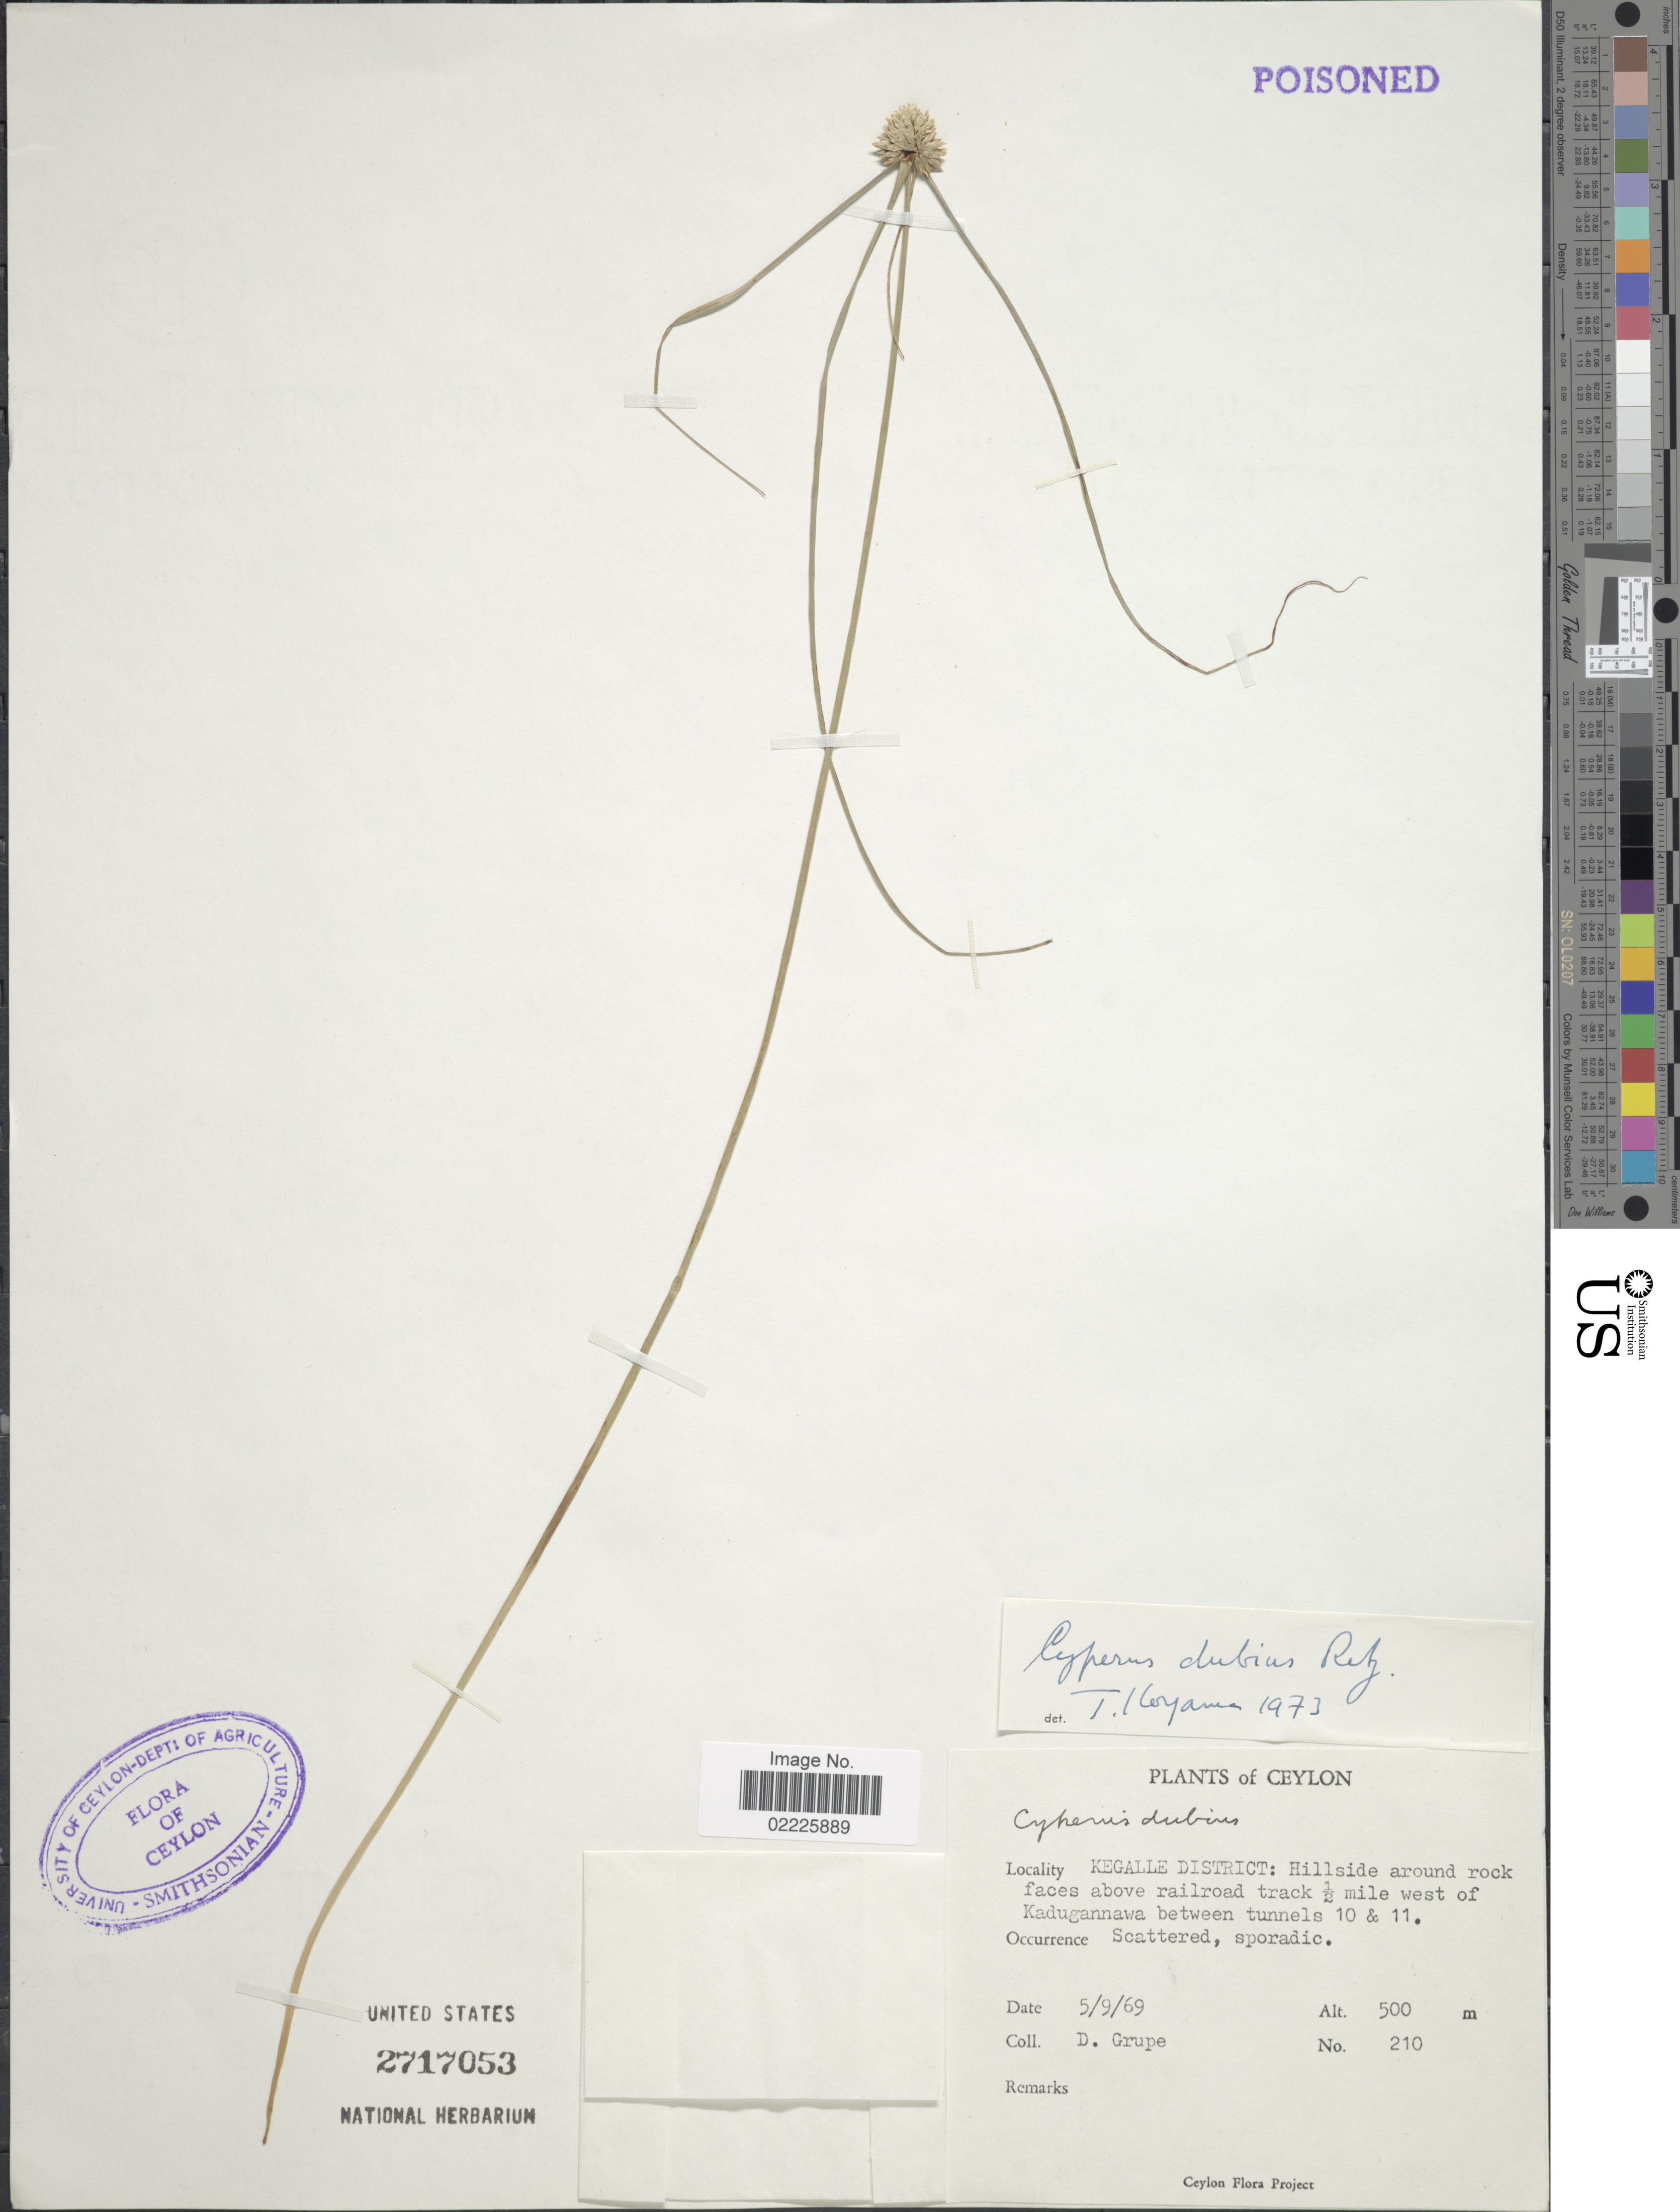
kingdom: Plantae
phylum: Tracheophyta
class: Liliopsida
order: Poales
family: Cyperaceae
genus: Cyperus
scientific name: Cyperus dubius Rottb. var. dubius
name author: Rottb.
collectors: D. Grupe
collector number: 210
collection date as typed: Transcribed d/m/y: 5/9/69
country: Sri Lanka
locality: Ceylon, Kegalle District: above railroad track 1/2 mile west of Kadugannawa between tunnels 10 & 11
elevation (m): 500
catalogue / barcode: US 2717053